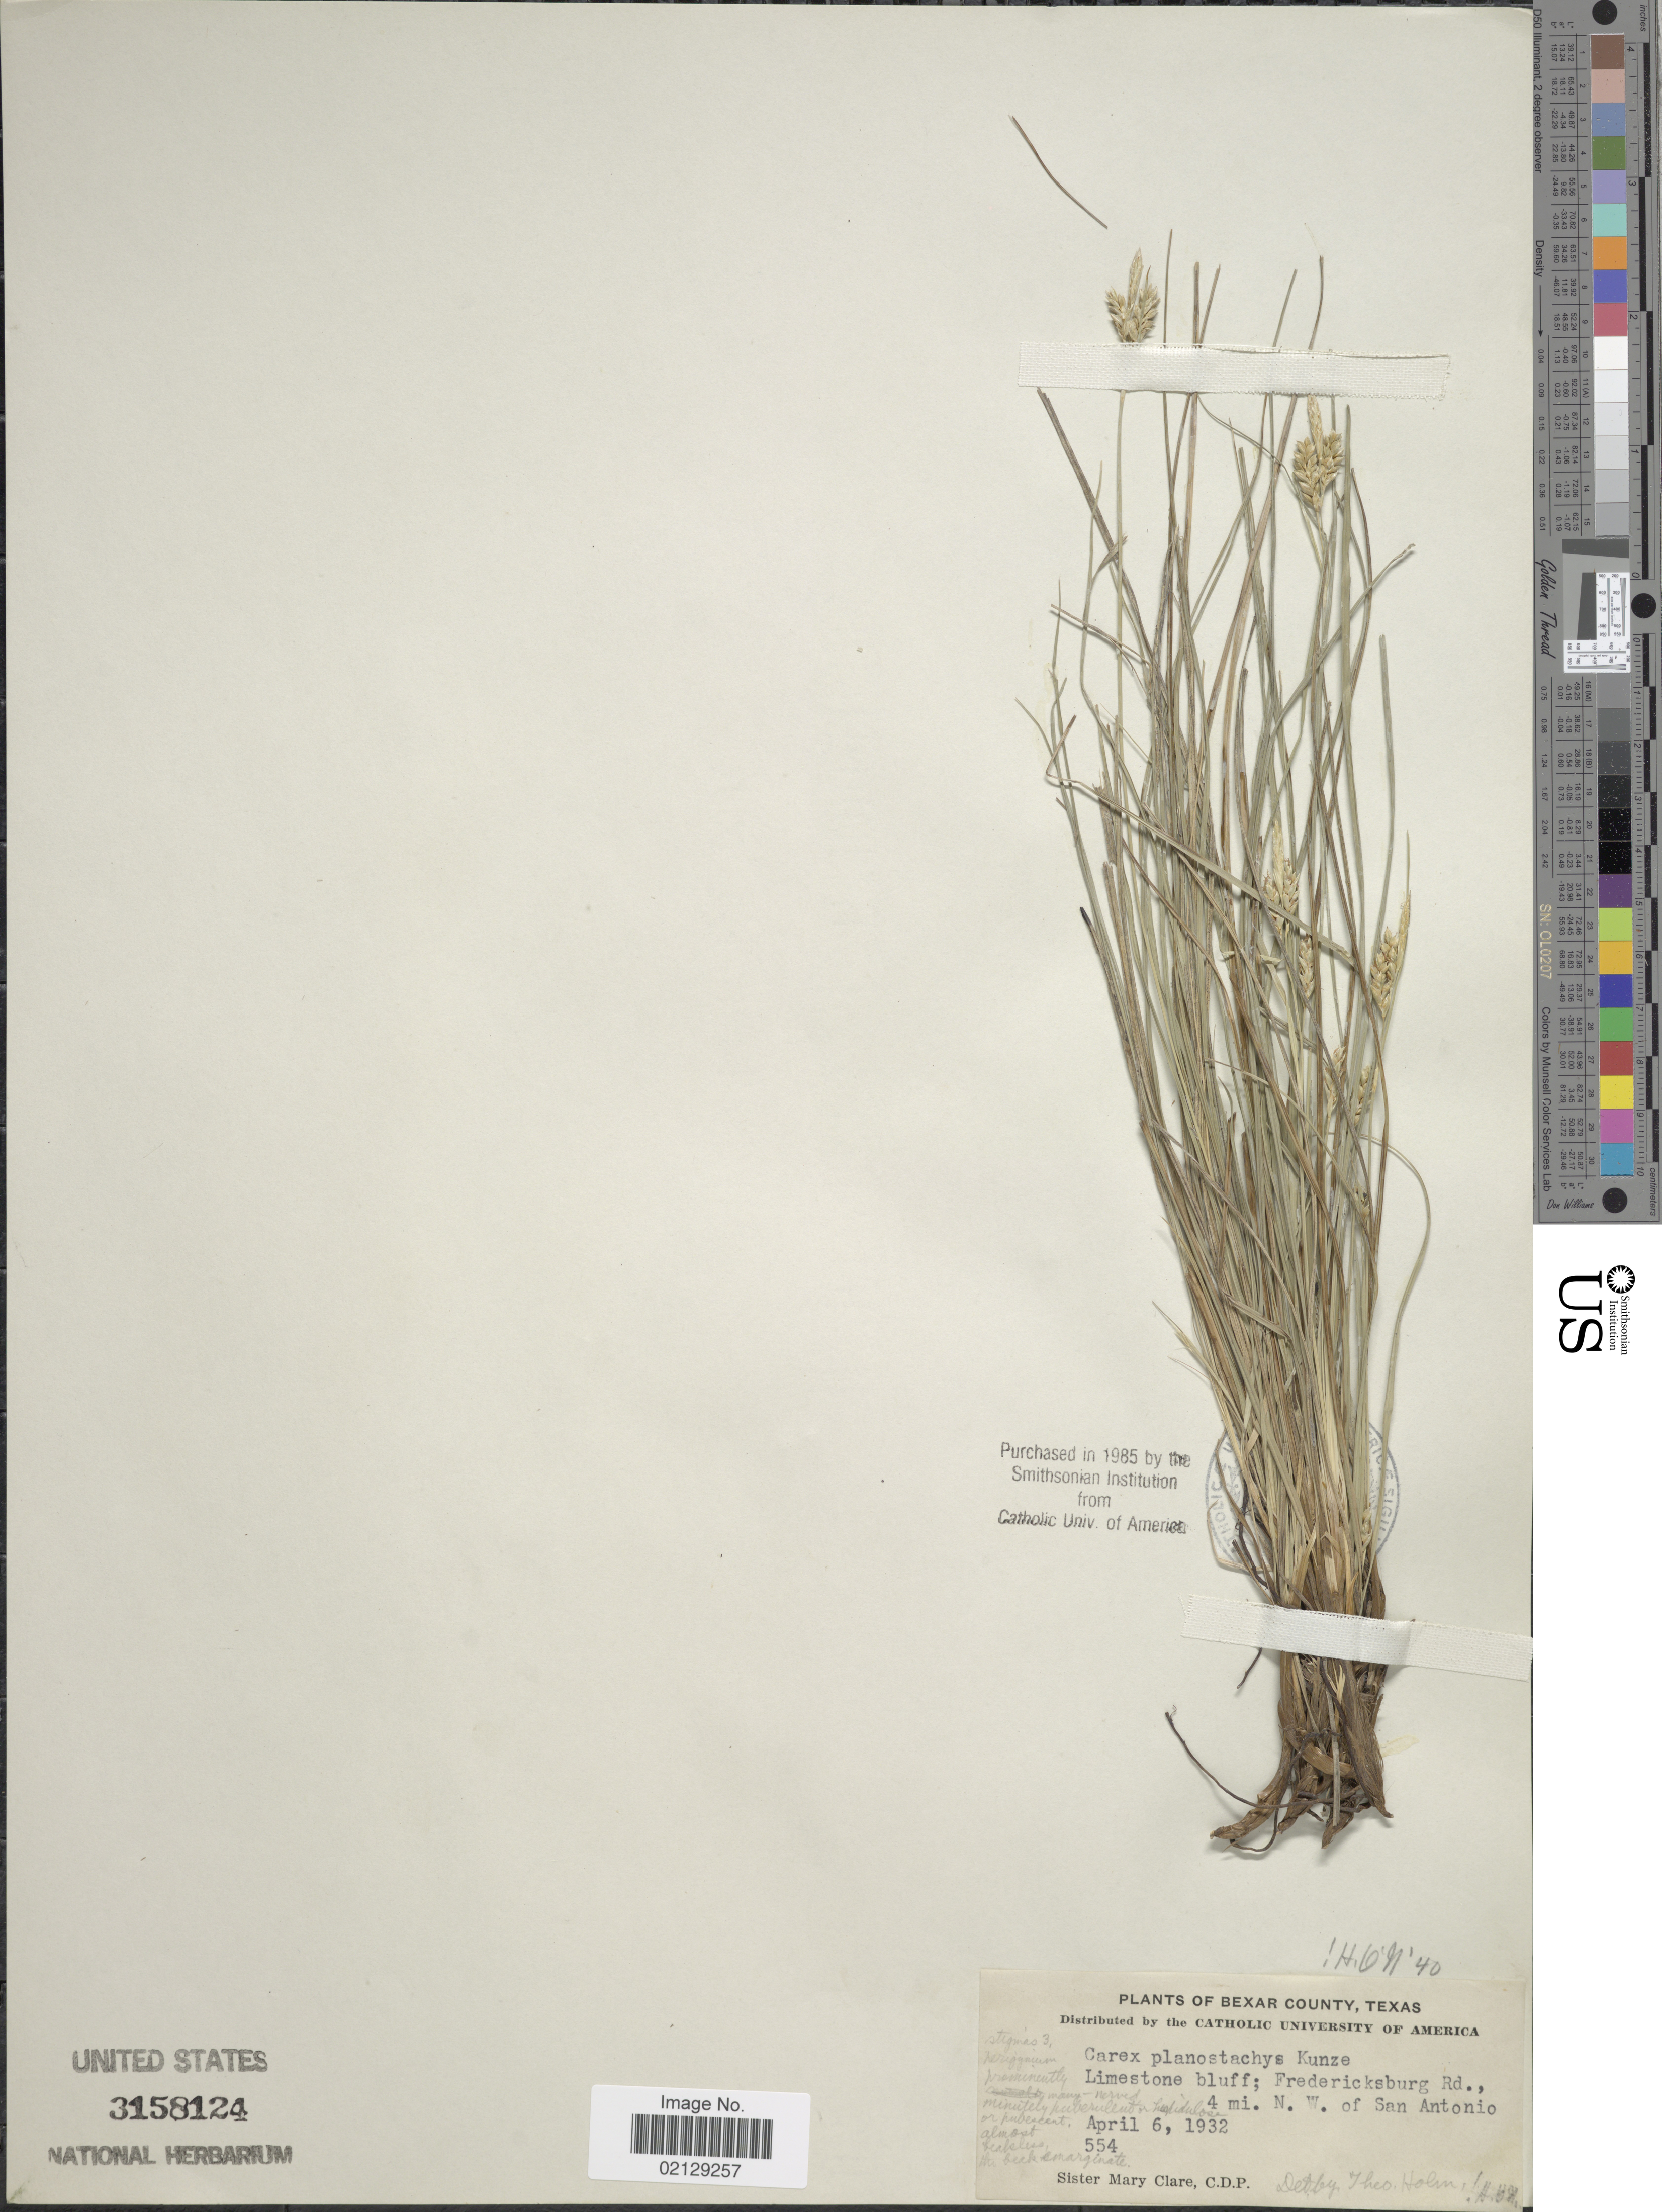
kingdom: Plantae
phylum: Tracheophyta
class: Liliopsida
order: Poales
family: Cyperaceae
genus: Carex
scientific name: Carex planostachys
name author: Kunze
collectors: M. Clare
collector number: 554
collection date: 1932-04-06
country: United States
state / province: Texas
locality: Bexar County, Texas, Fredericksburg Rd., 4 mi N.W. of San Antonio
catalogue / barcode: US 3158124